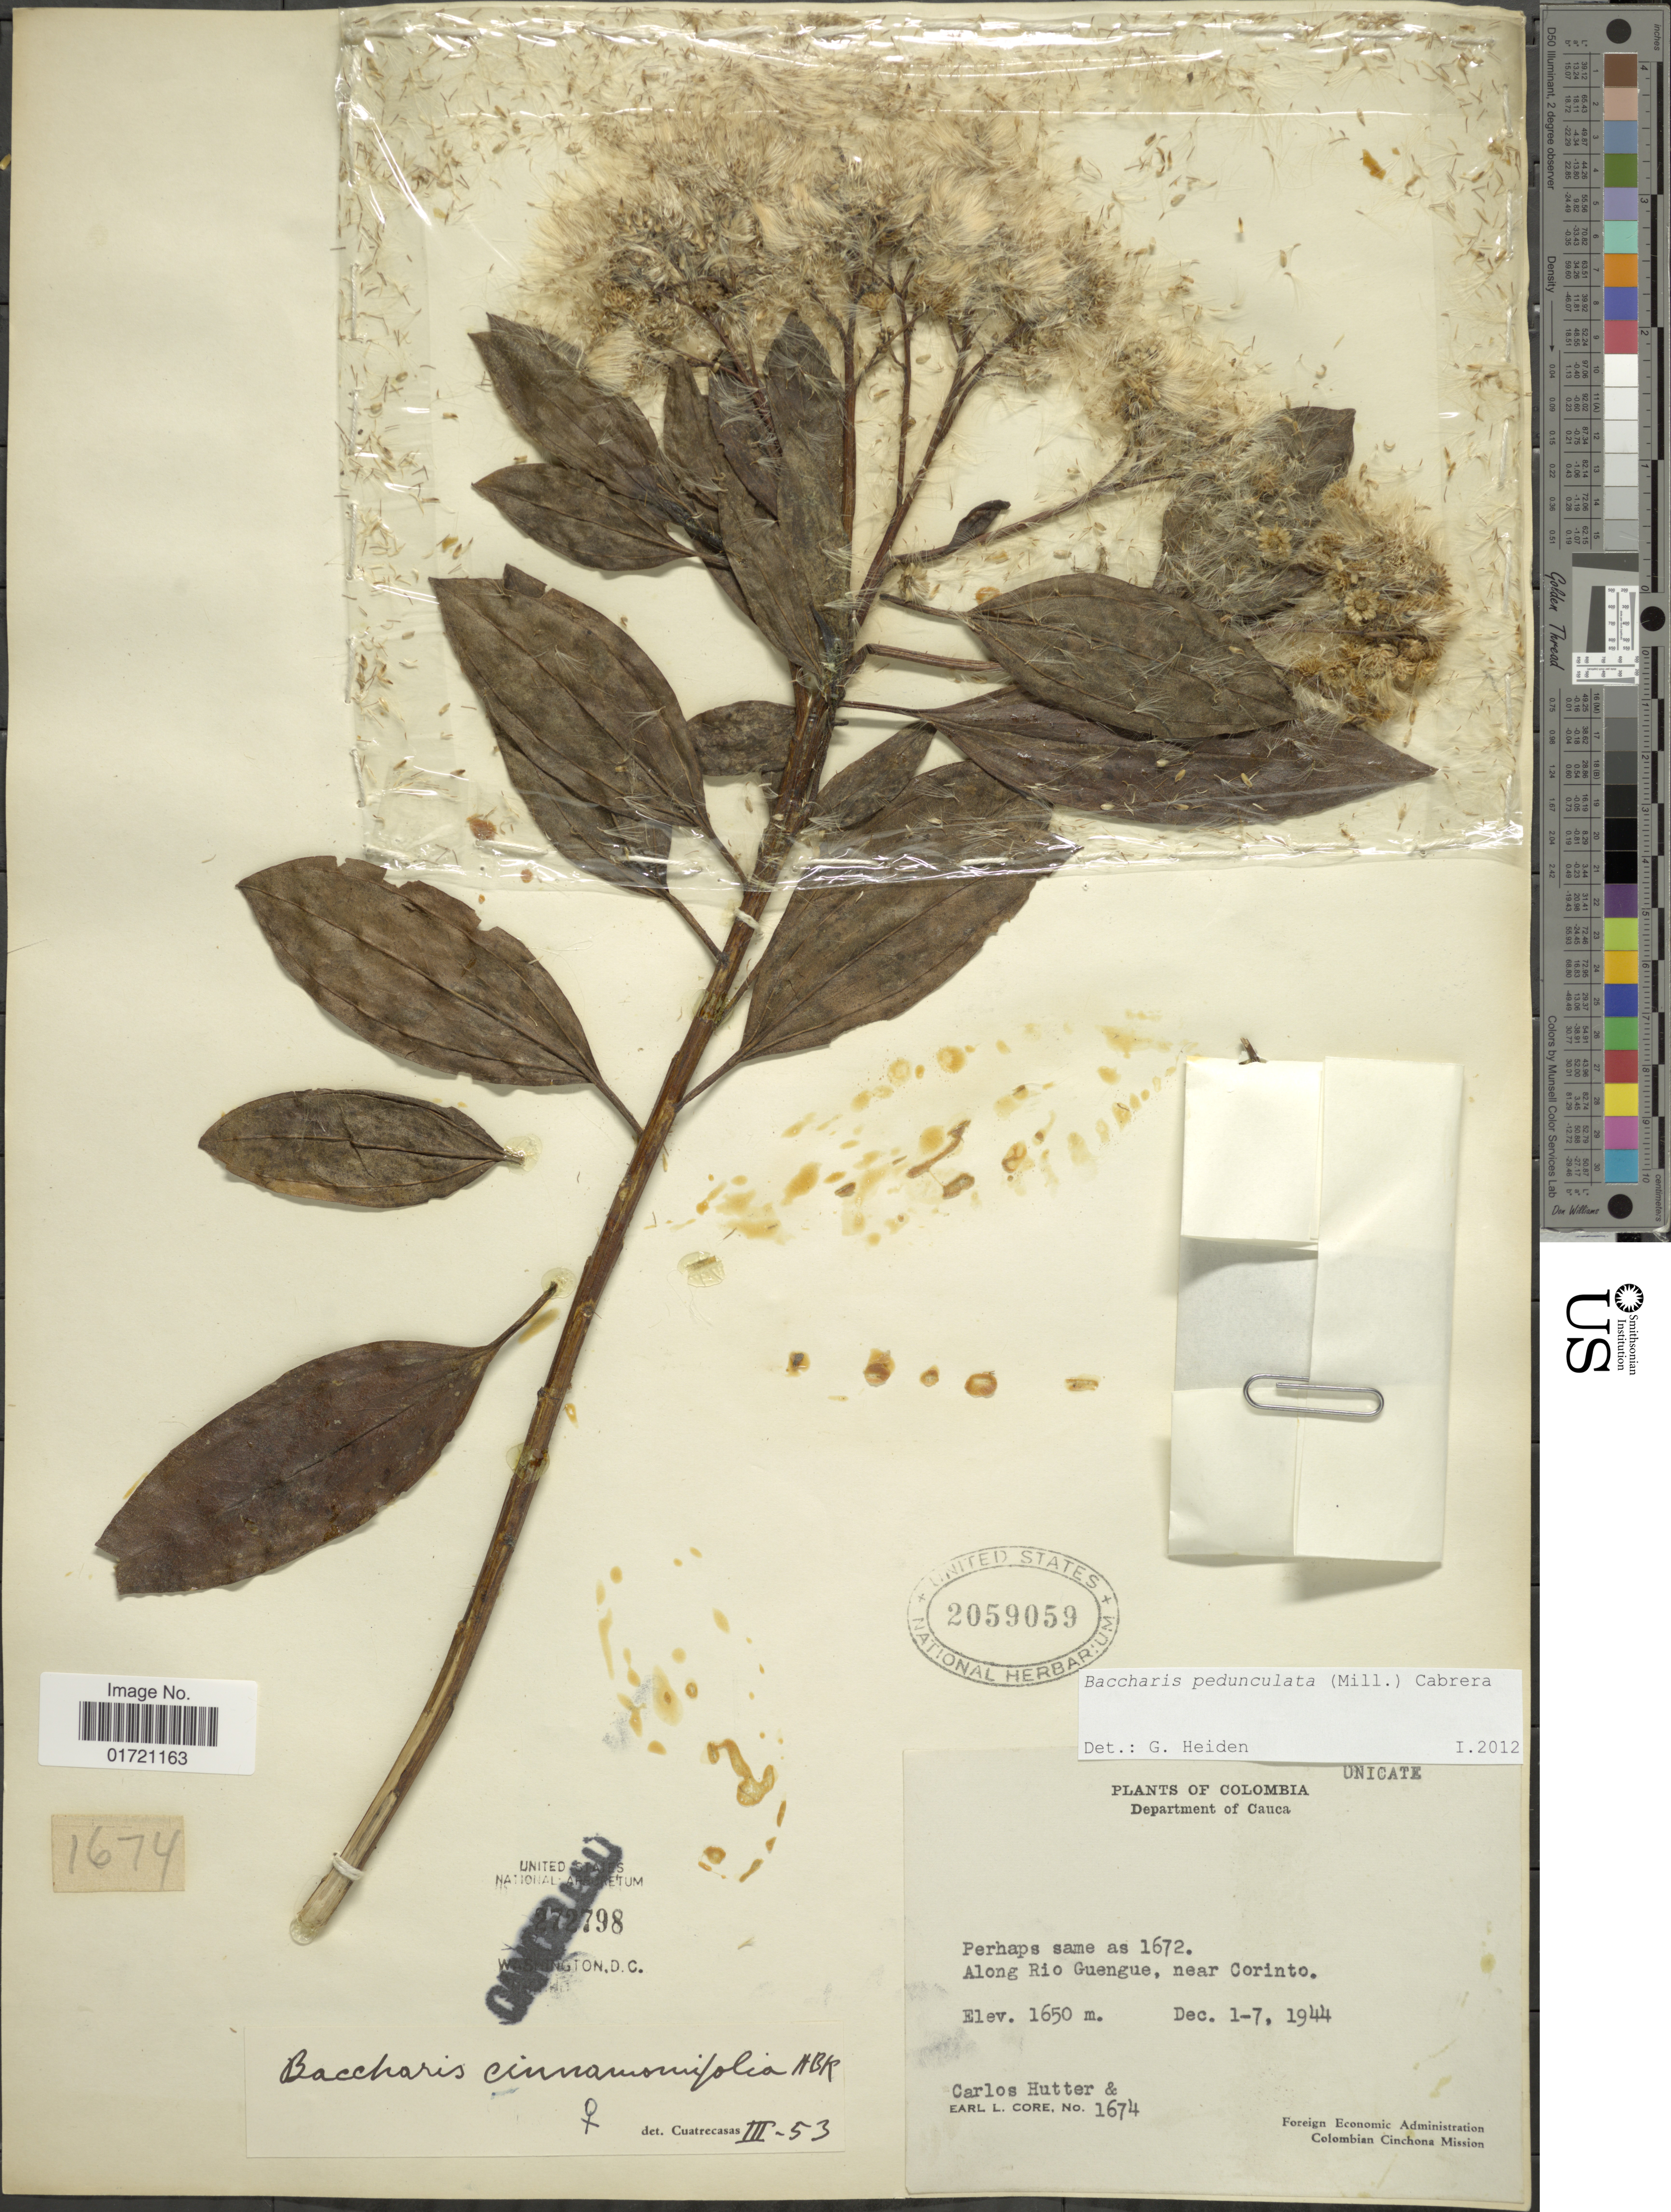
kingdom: Plantae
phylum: Tracheophyta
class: Magnoliopsida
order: Asterales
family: Asteraceae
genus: Baccharis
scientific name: Baccharis pedunculata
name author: (Mill.) Cabrera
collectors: C. Hutter & E. L. Core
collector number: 1674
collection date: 1944-12-01/1944-12-07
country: Colombia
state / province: Cauca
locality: Department of Cauca. Along Rio Guengue, near Corinto.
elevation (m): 1650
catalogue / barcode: US 2059059